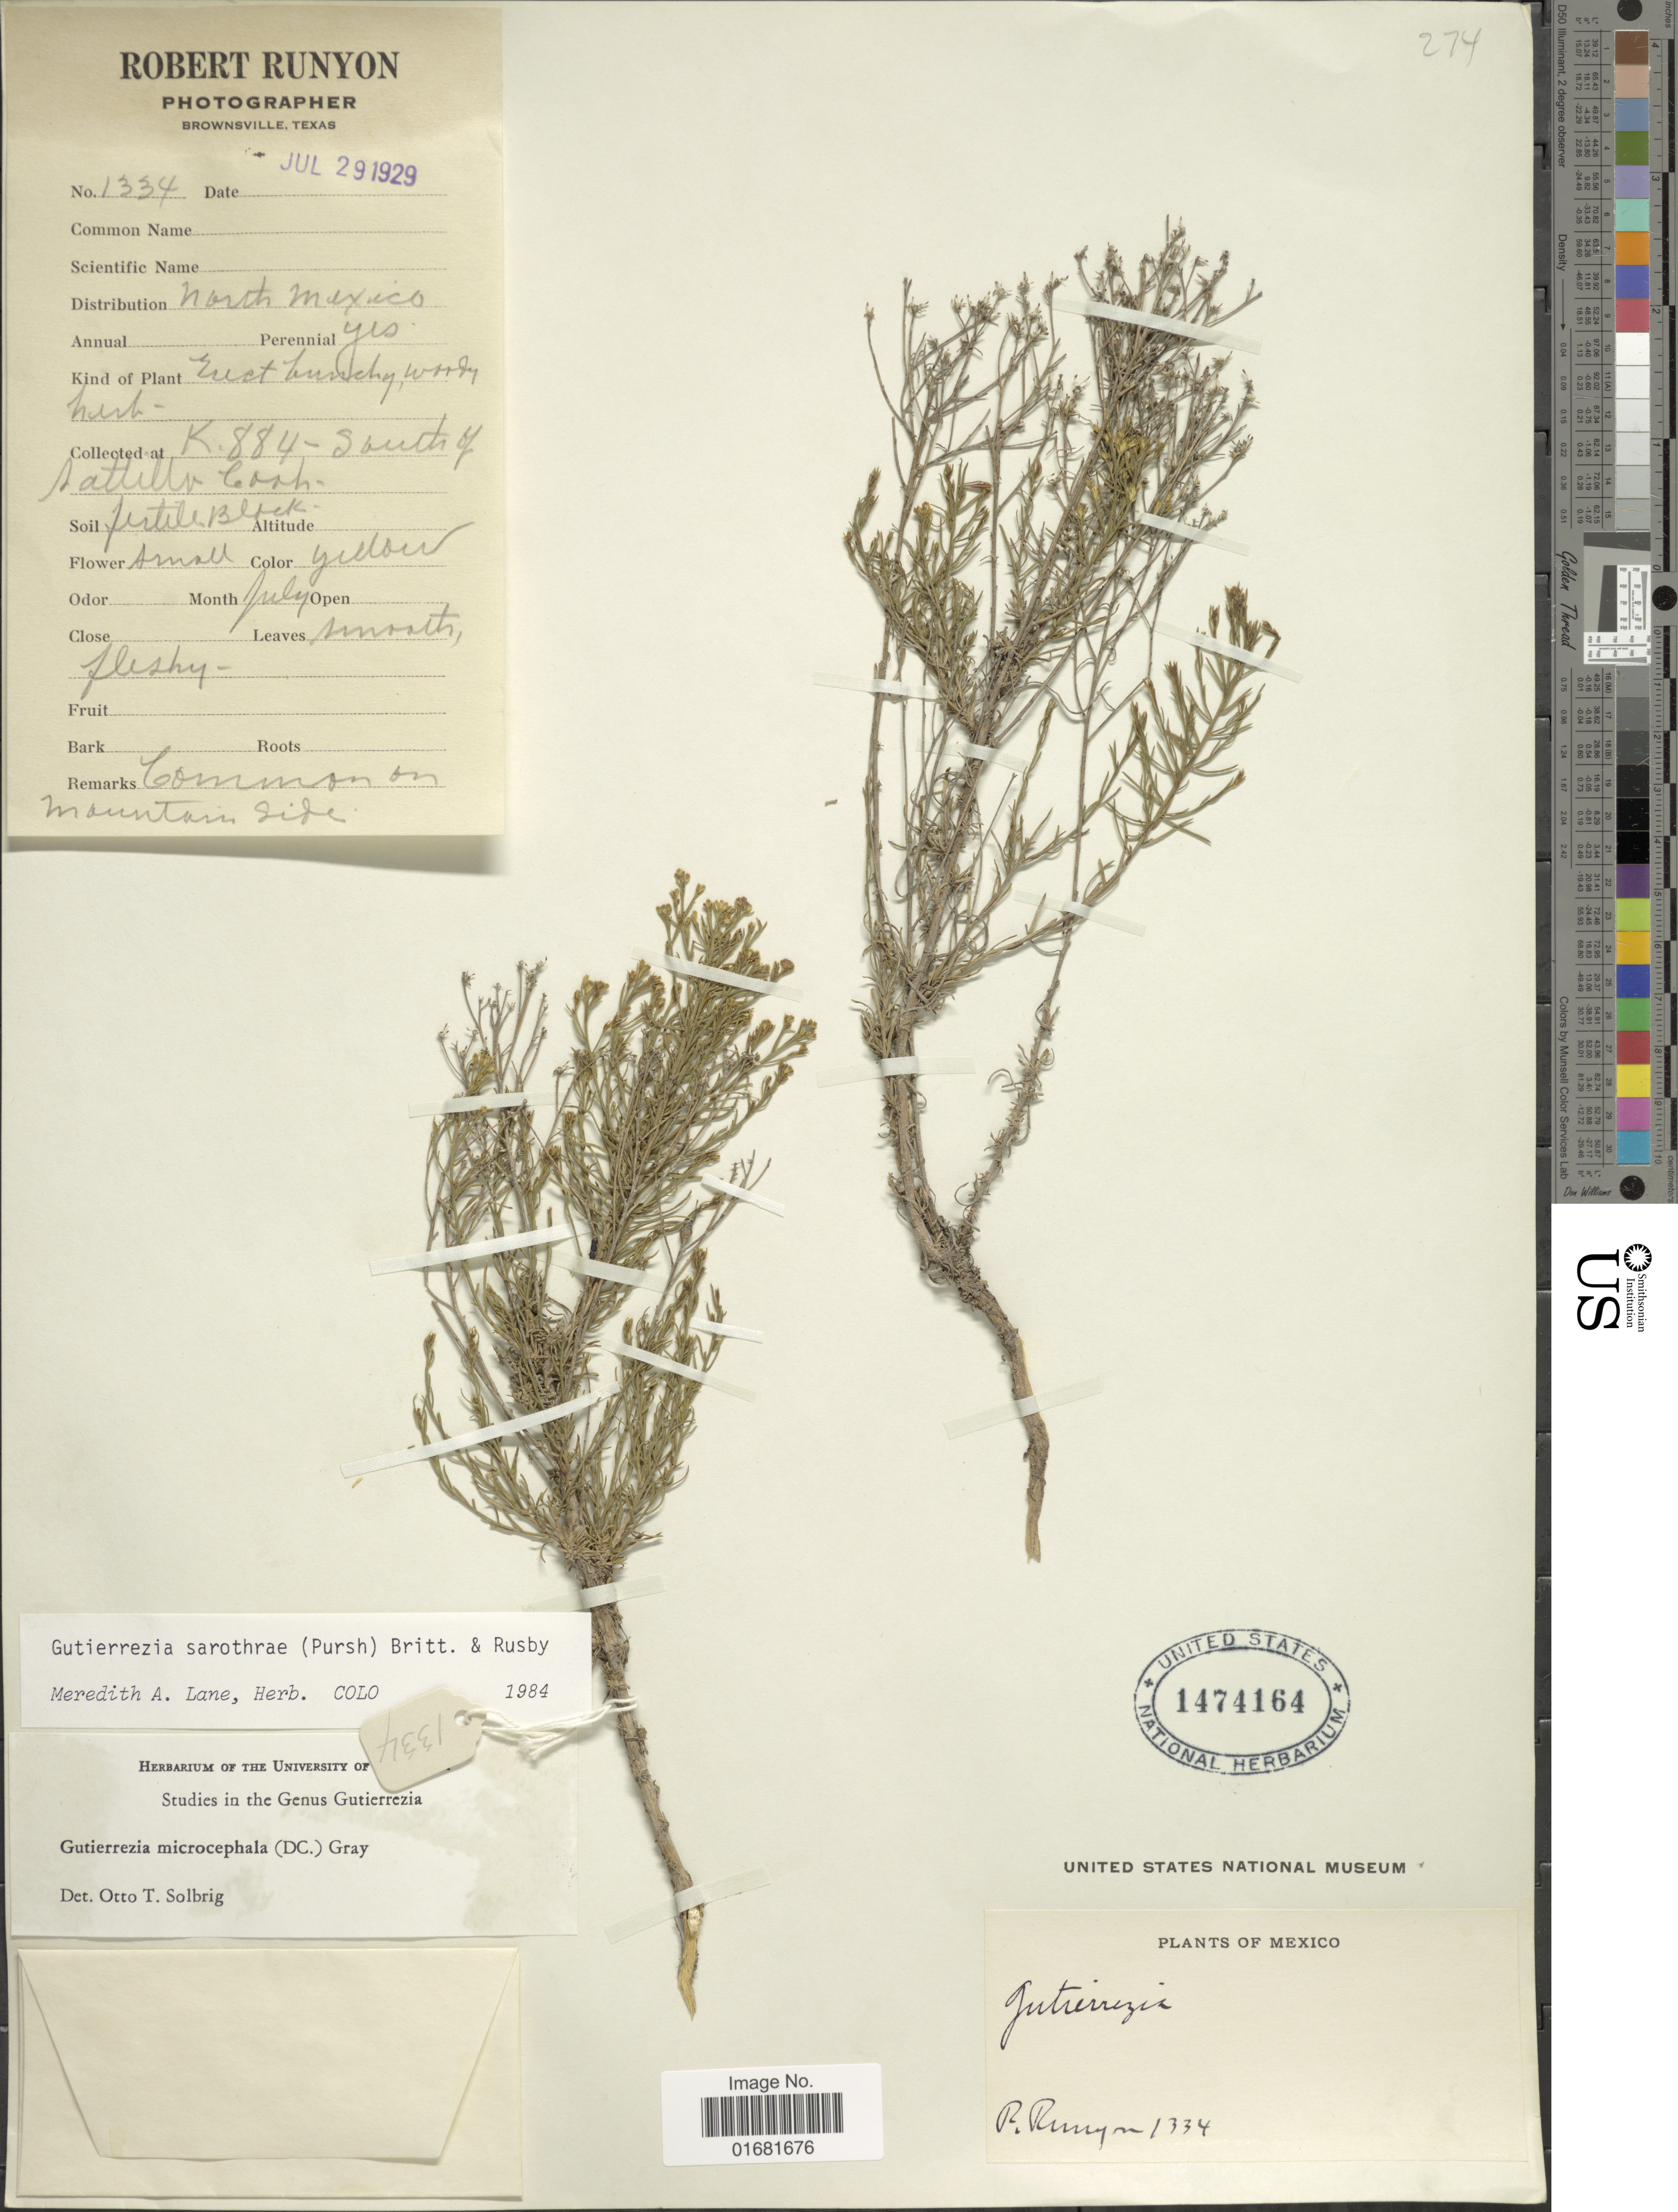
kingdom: Plantae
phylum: Tracheophyta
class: Magnoliopsida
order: Asterales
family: Asteraceae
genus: Gutierrezia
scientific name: Gutierrezia sarothrae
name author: (Pursh) Britton & Rusby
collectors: R. Runyon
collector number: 1334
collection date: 1929-07-29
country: Mexico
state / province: Coahuila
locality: K.884 - South of Saltillo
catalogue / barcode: US 1474164